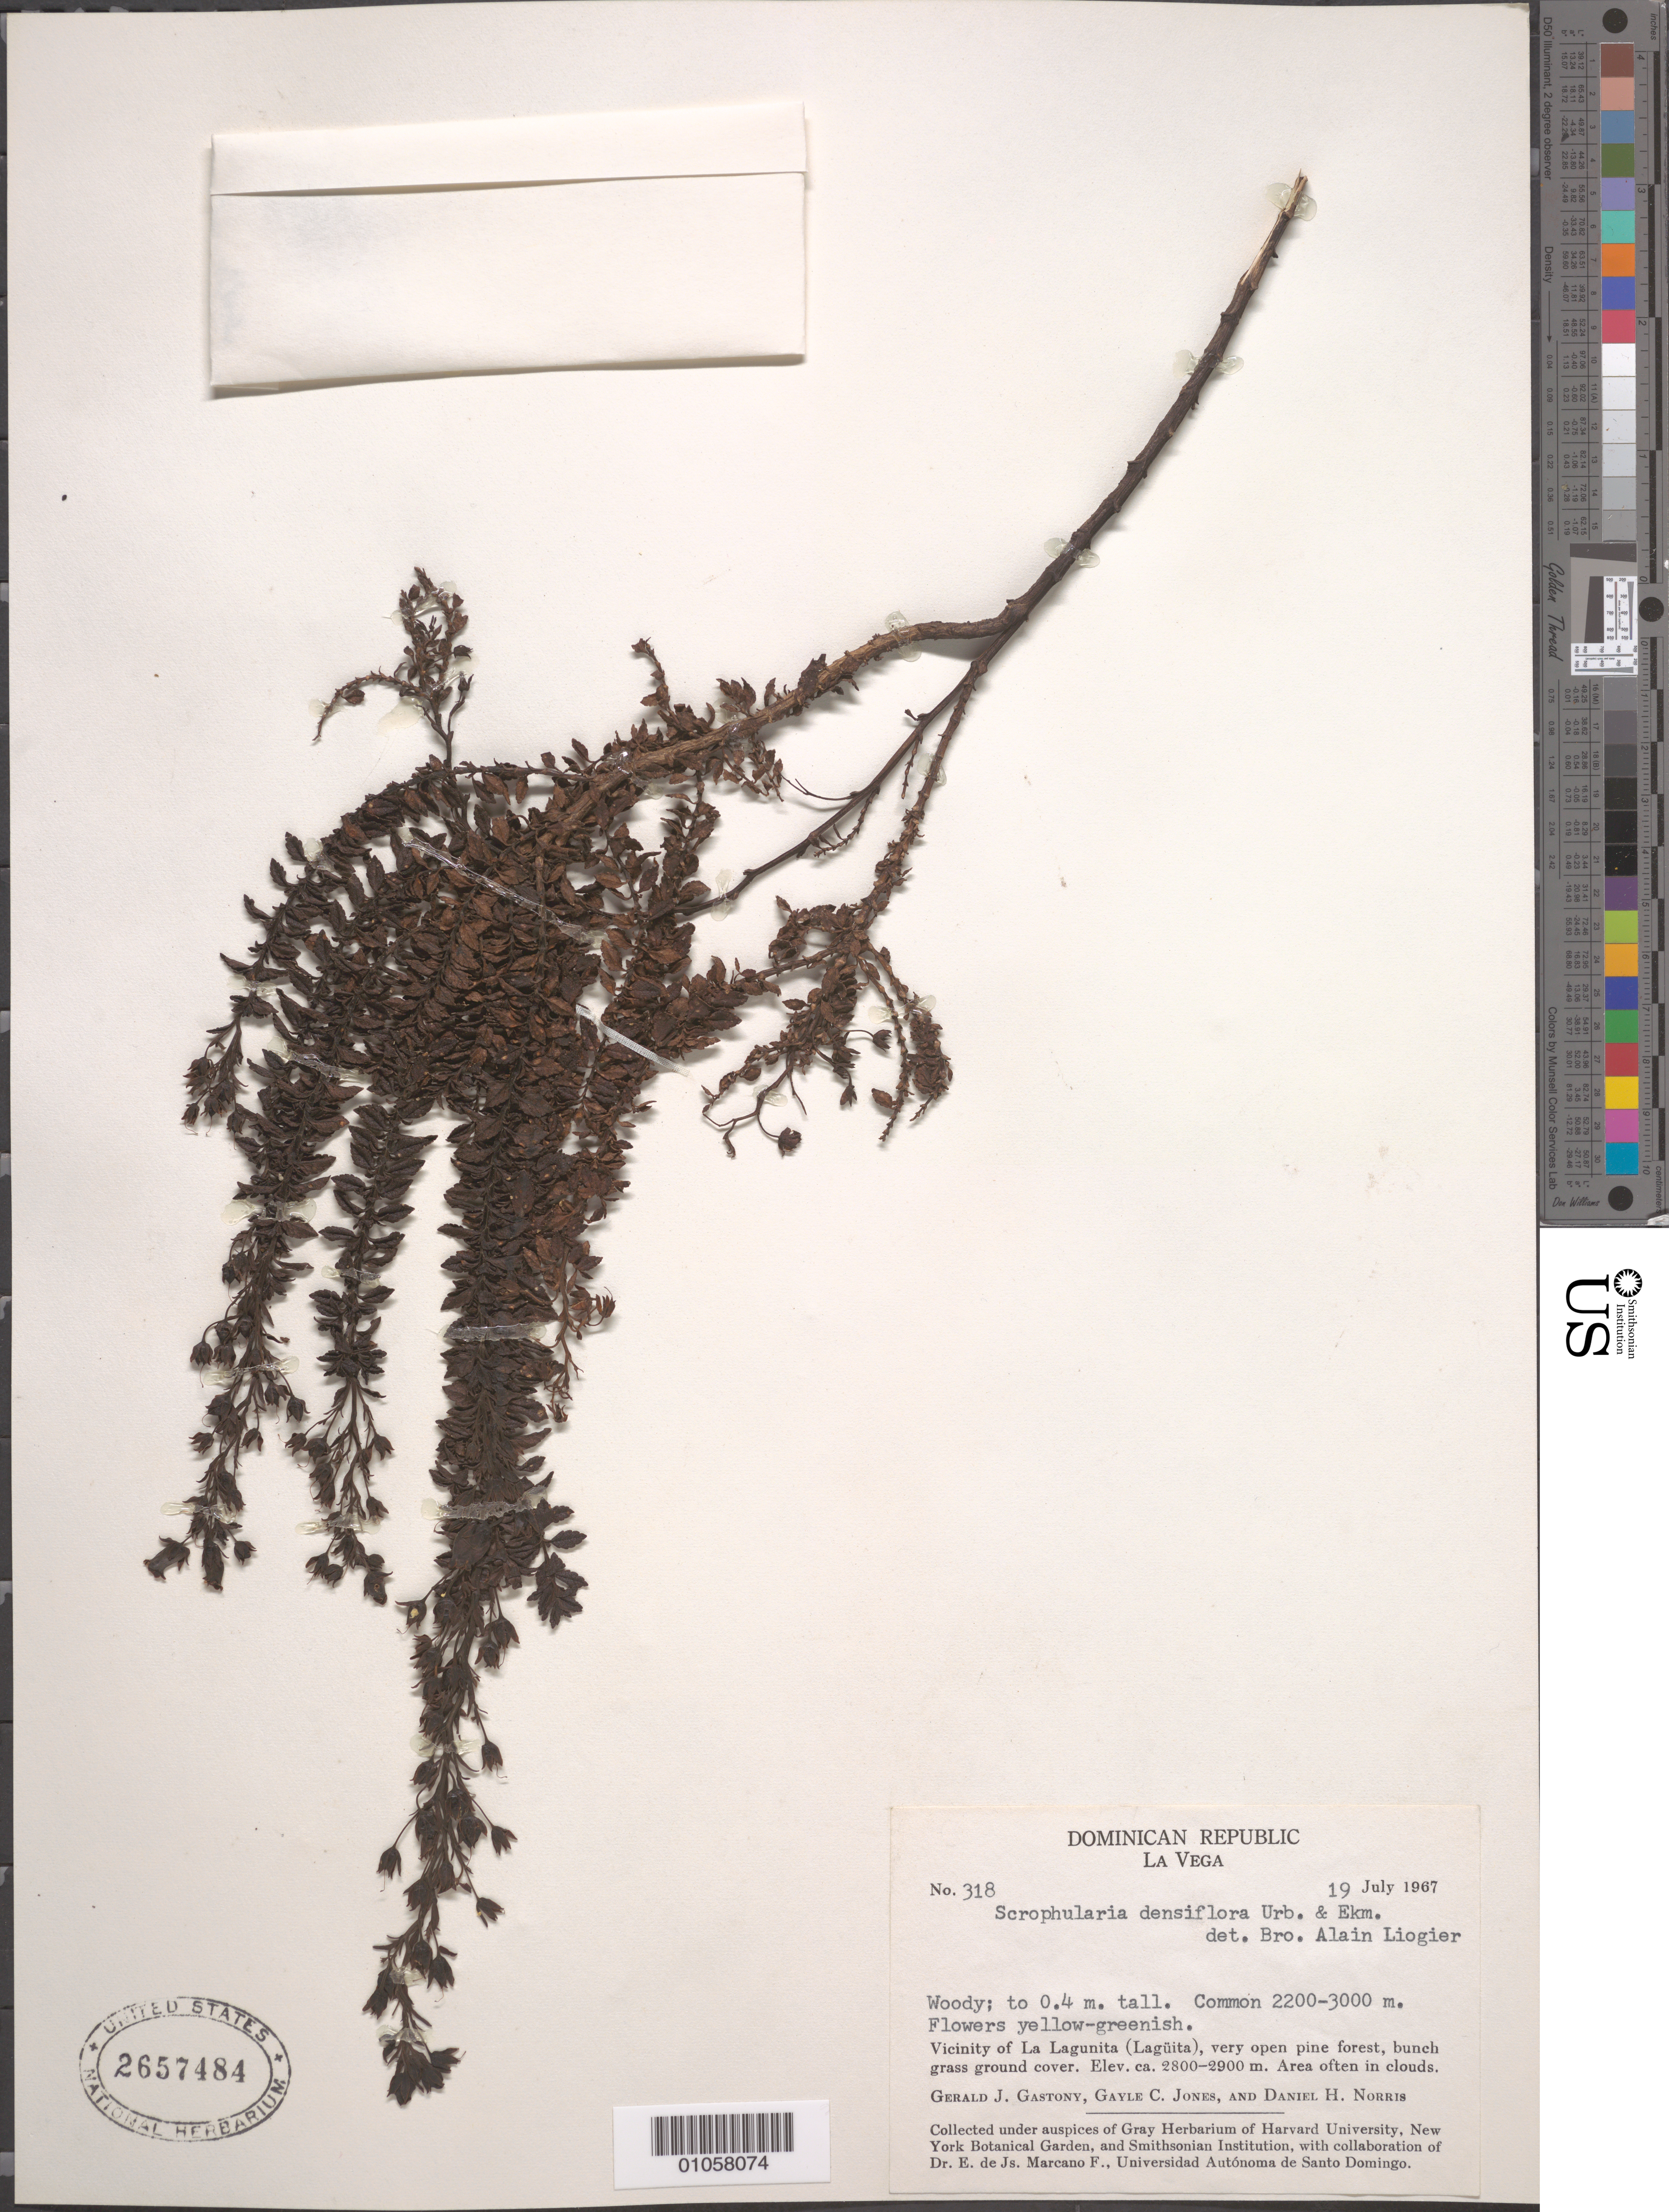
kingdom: Plantae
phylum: Tracheophyta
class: Magnoliopsida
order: Lamiales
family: Scrophulariaceae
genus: Scrophularia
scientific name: Scrophularia densiflora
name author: Urb. & Ekman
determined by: Liogier, Alain H.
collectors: G. Gastony, G. C. Jones & D. H. Norris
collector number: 318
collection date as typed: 19 Jul 1967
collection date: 1967-07-19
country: Dominican Republic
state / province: La Vega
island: Hispaniola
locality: Vicinity of La Lagunita (Lagüita)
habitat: Very open pine forest, bunch grass ground cover; area often in clouds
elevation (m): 2800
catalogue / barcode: US 2657484